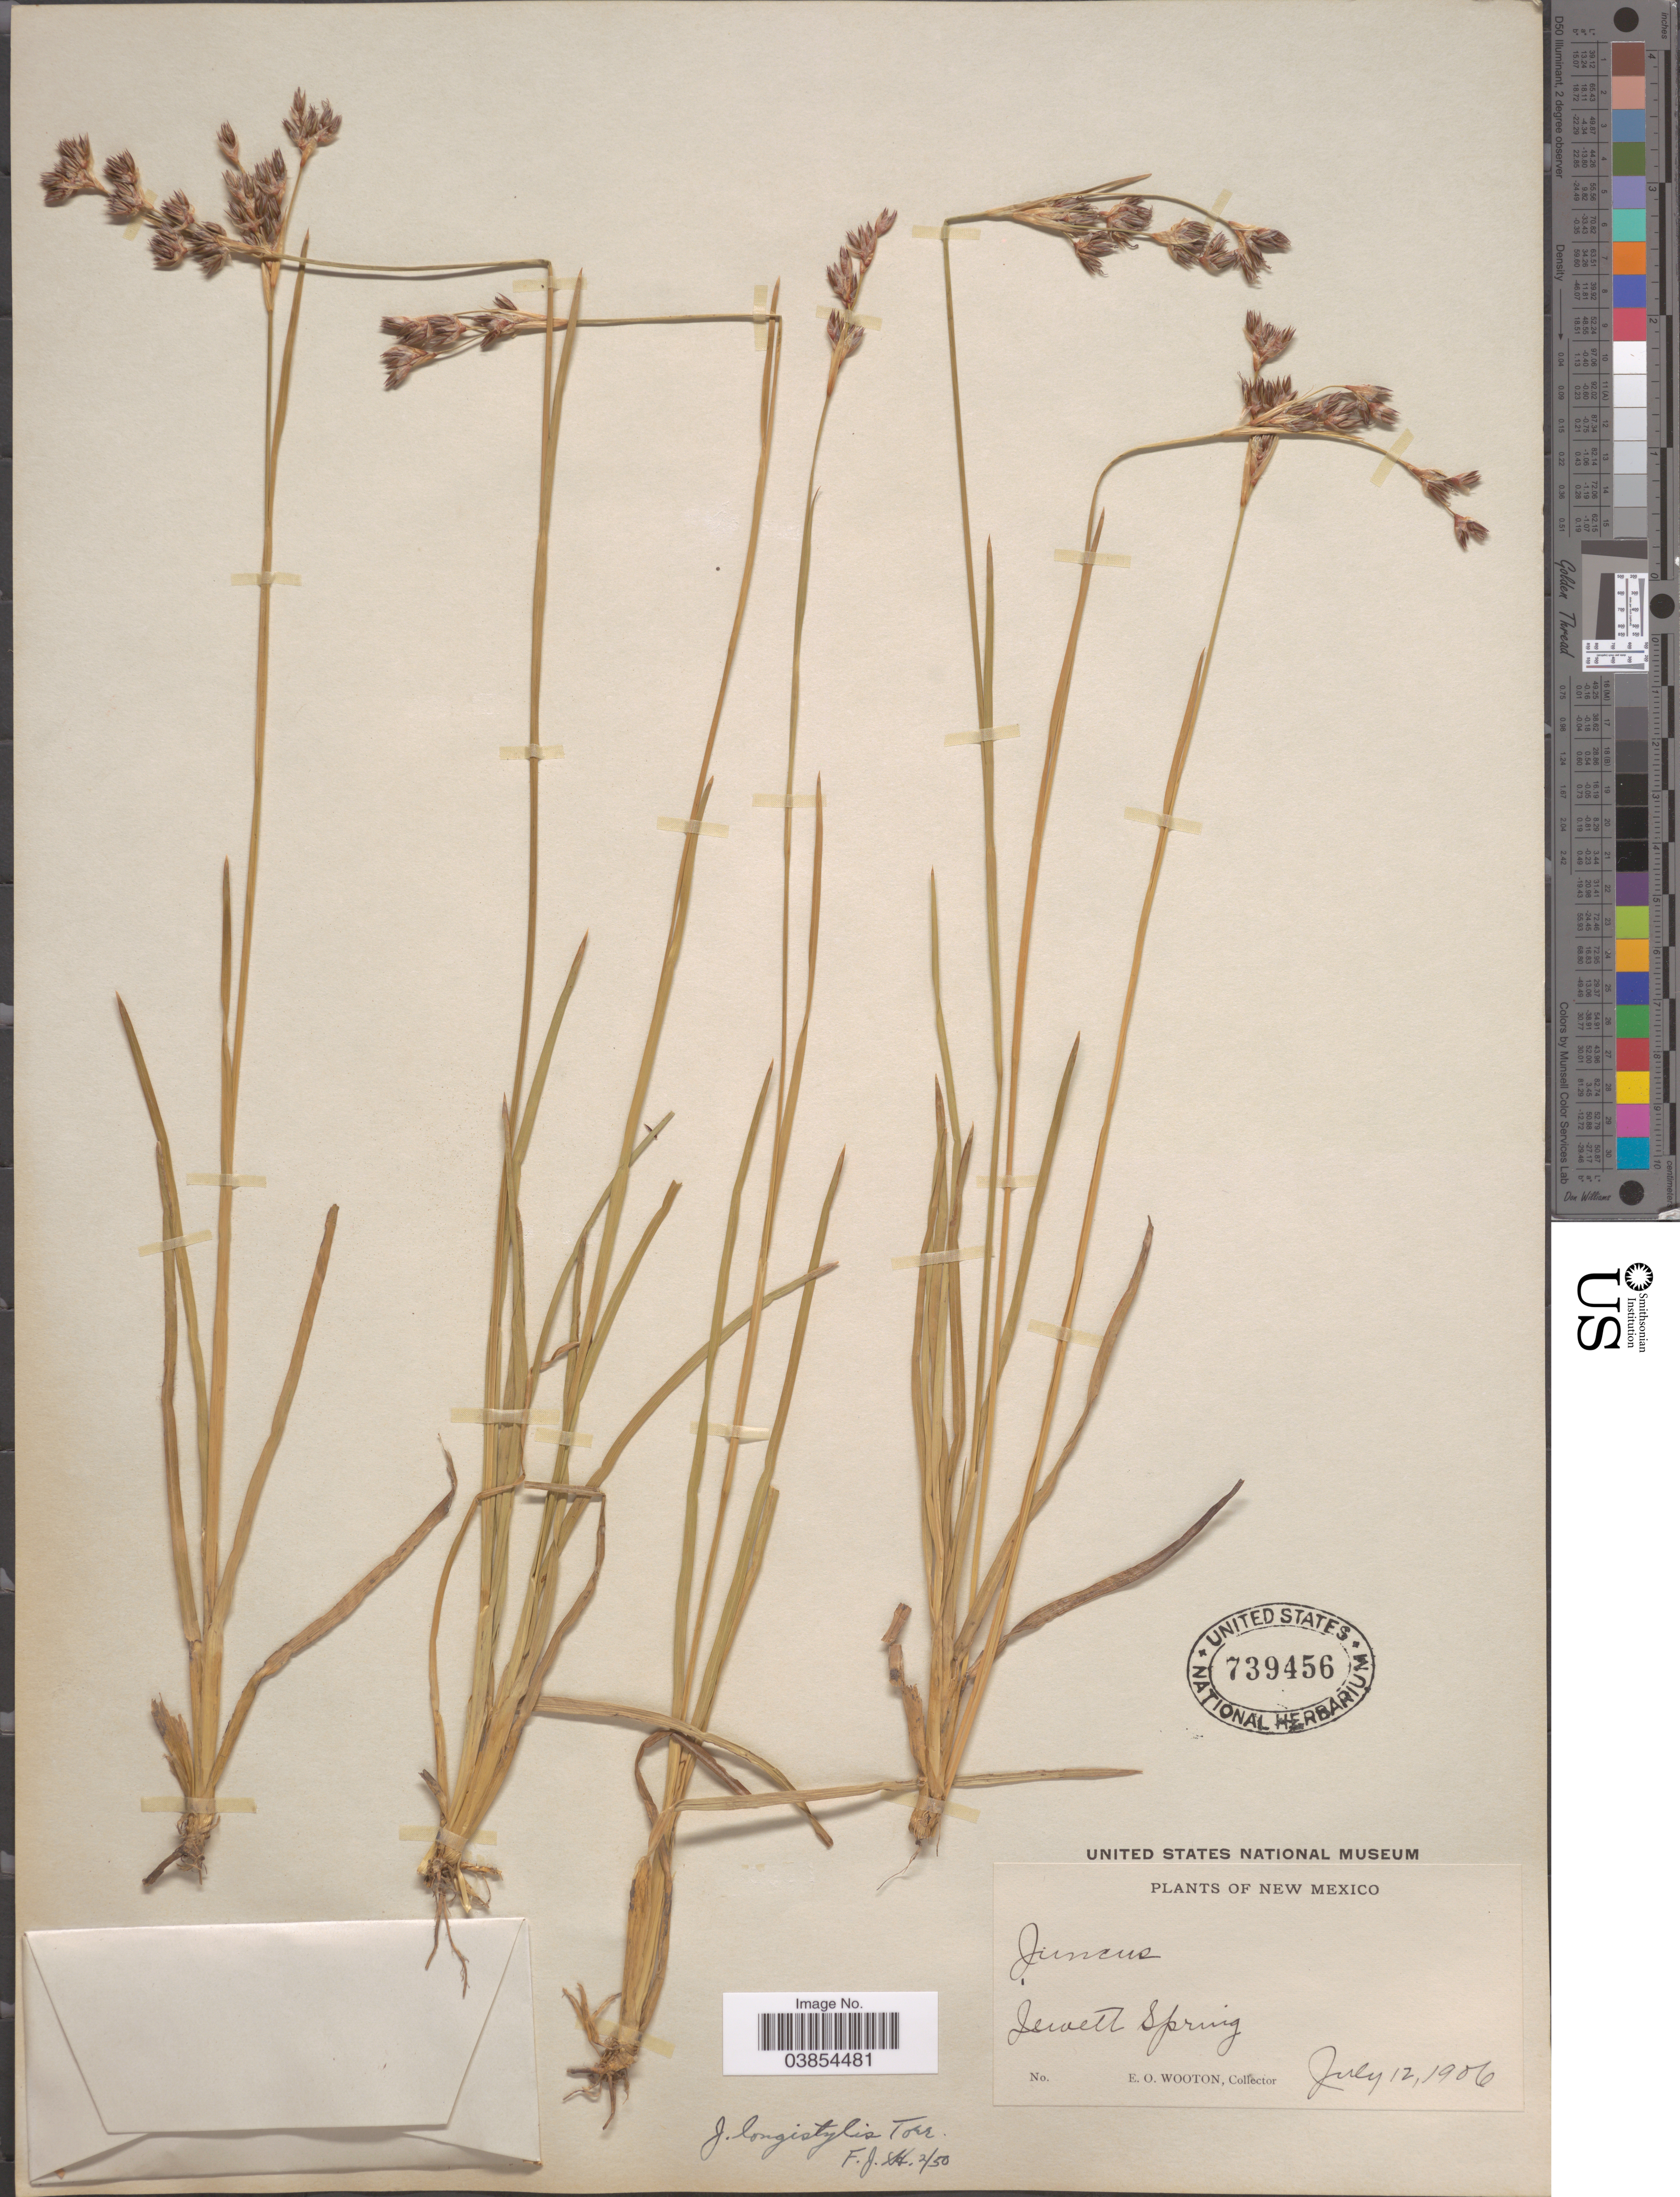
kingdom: Plantae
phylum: Tracheophyta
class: Liliopsida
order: Poales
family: Juncaceae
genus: Juncus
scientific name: Juncus longistylis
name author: Torr.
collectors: E. O. Wooton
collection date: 1906-07-12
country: United States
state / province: New Mexico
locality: Jewett Spring.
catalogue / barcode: US 739456